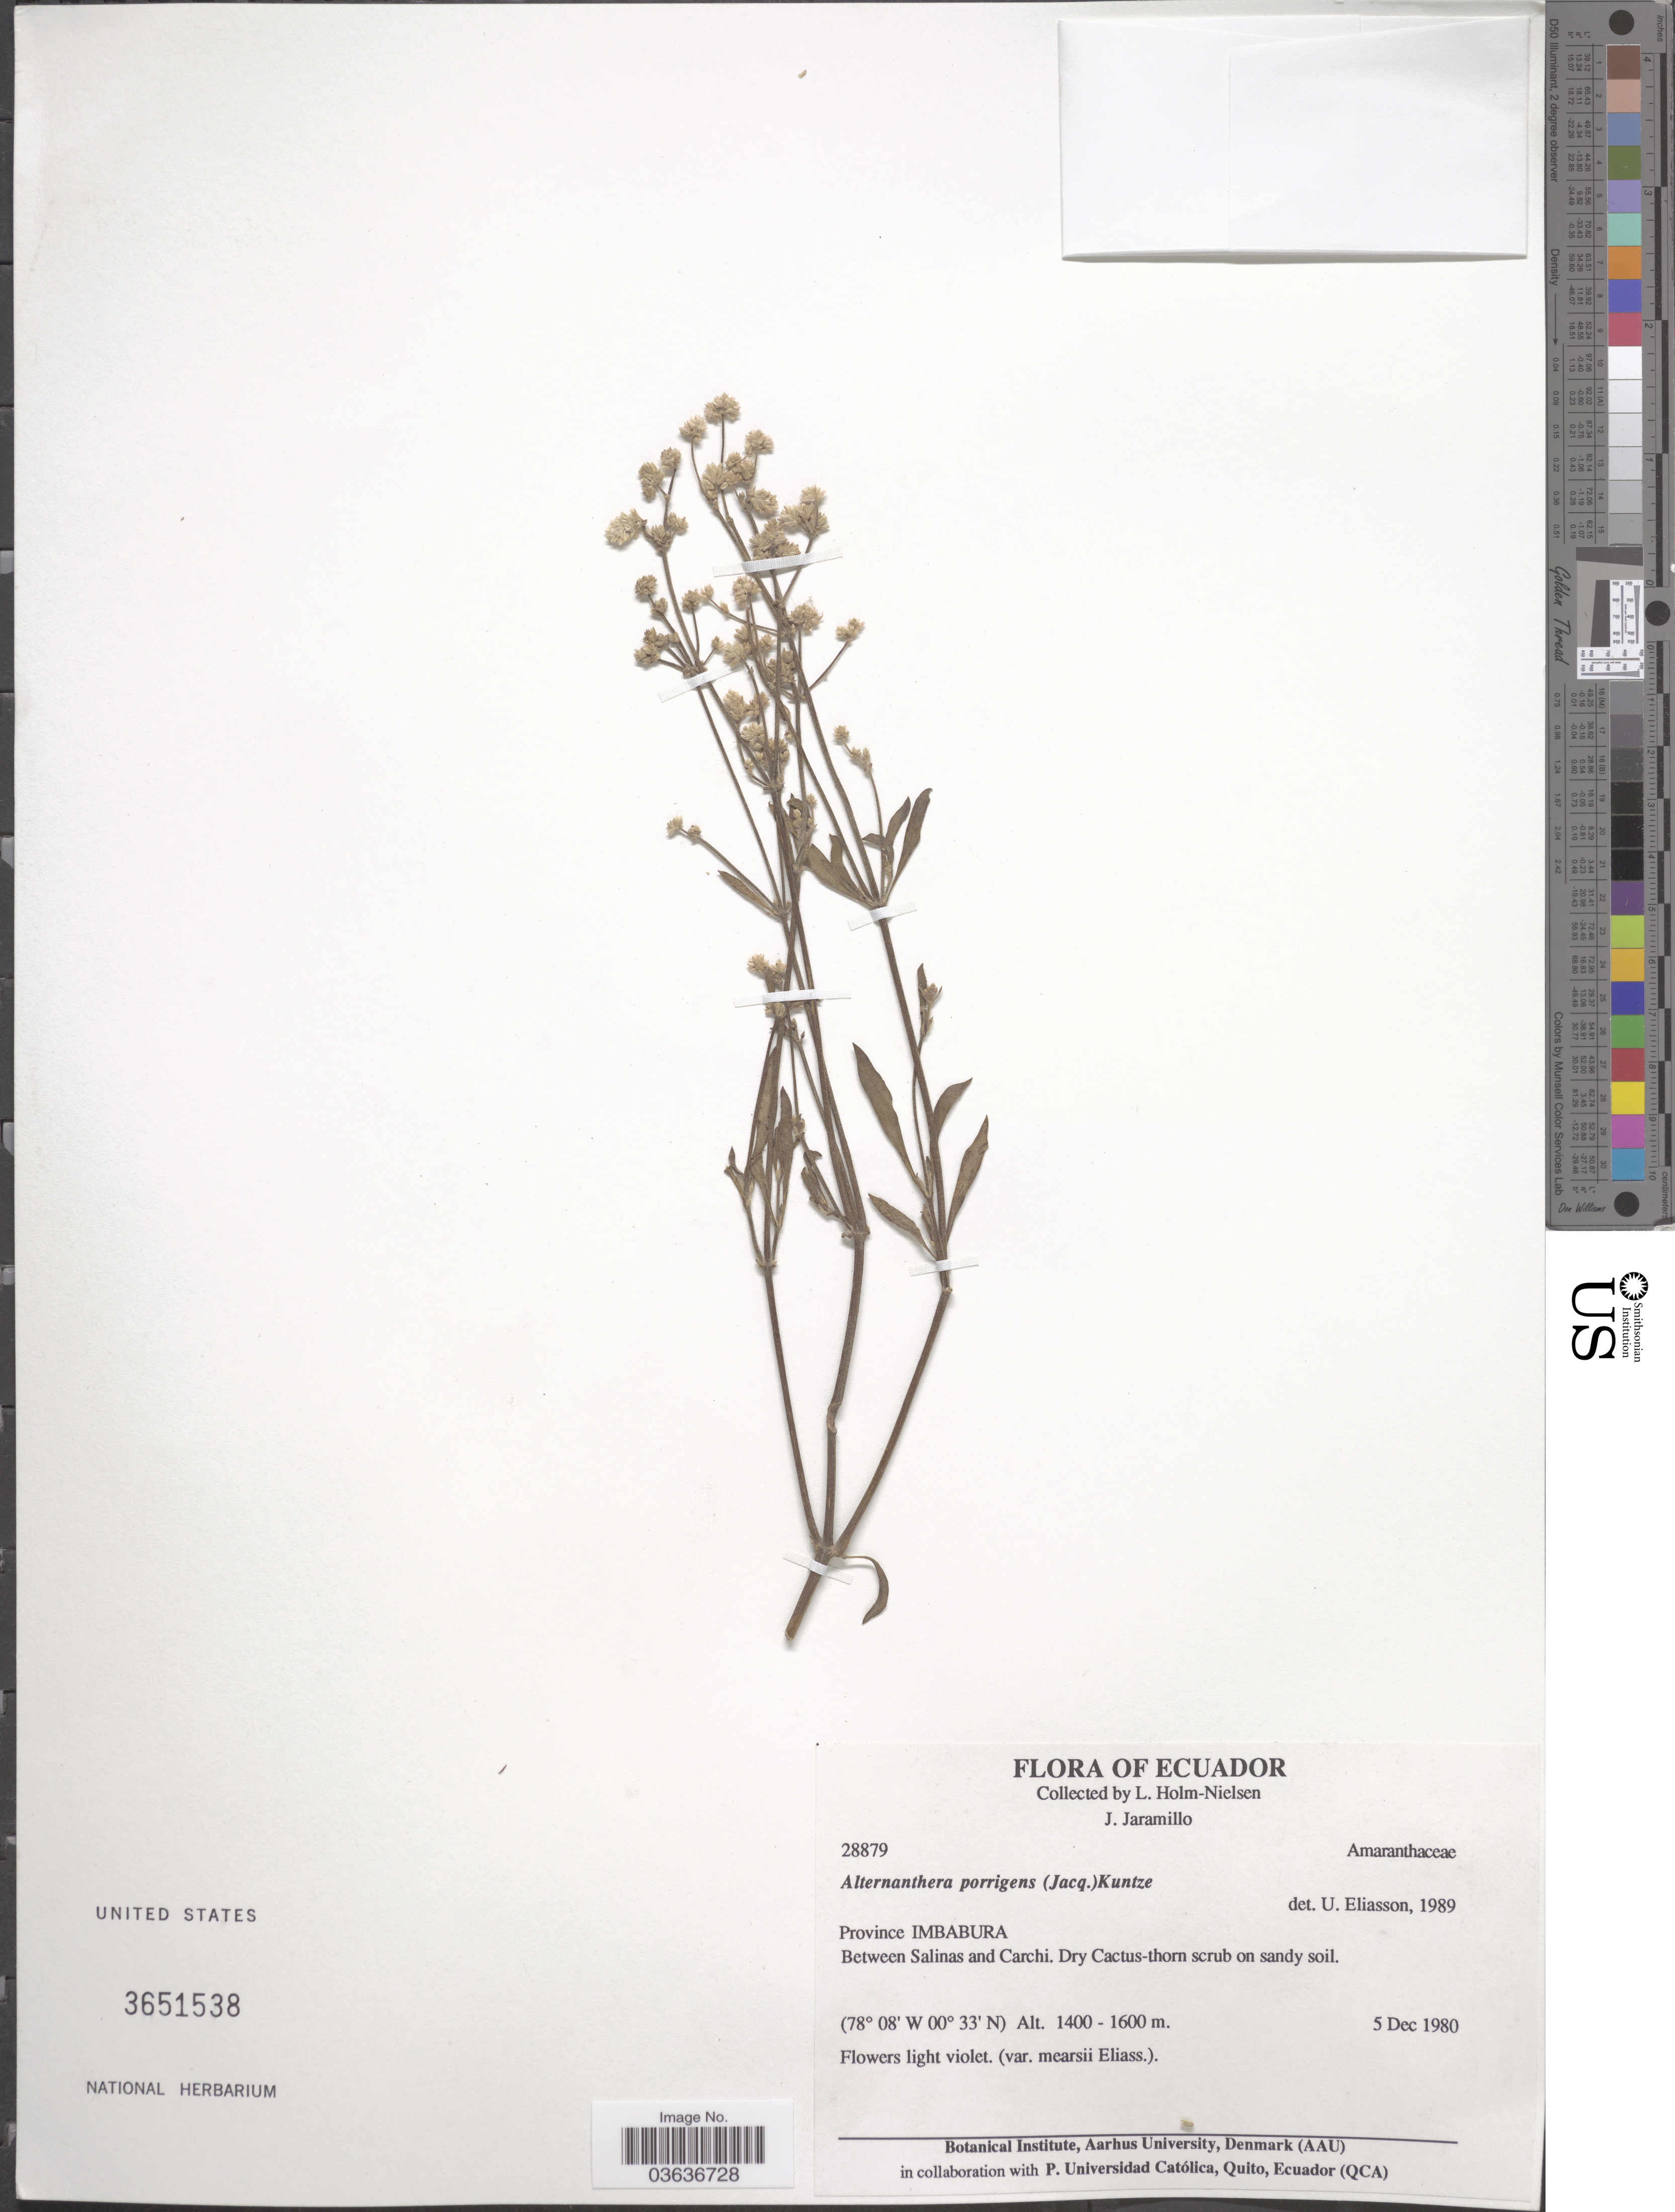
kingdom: Plantae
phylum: Tracheophyta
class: Magnoliopsida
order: Caryophyllales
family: Amaranthaceae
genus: Alternanthera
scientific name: Alternanthera porrigens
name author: (Jacq.) Kuntze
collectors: L. Holm-Nielsen & J. Jaramillo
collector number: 28879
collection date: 1980-12-05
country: Ecuador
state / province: Imbabura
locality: Between Salinas and Carchi.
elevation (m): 1400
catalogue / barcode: US 3651538